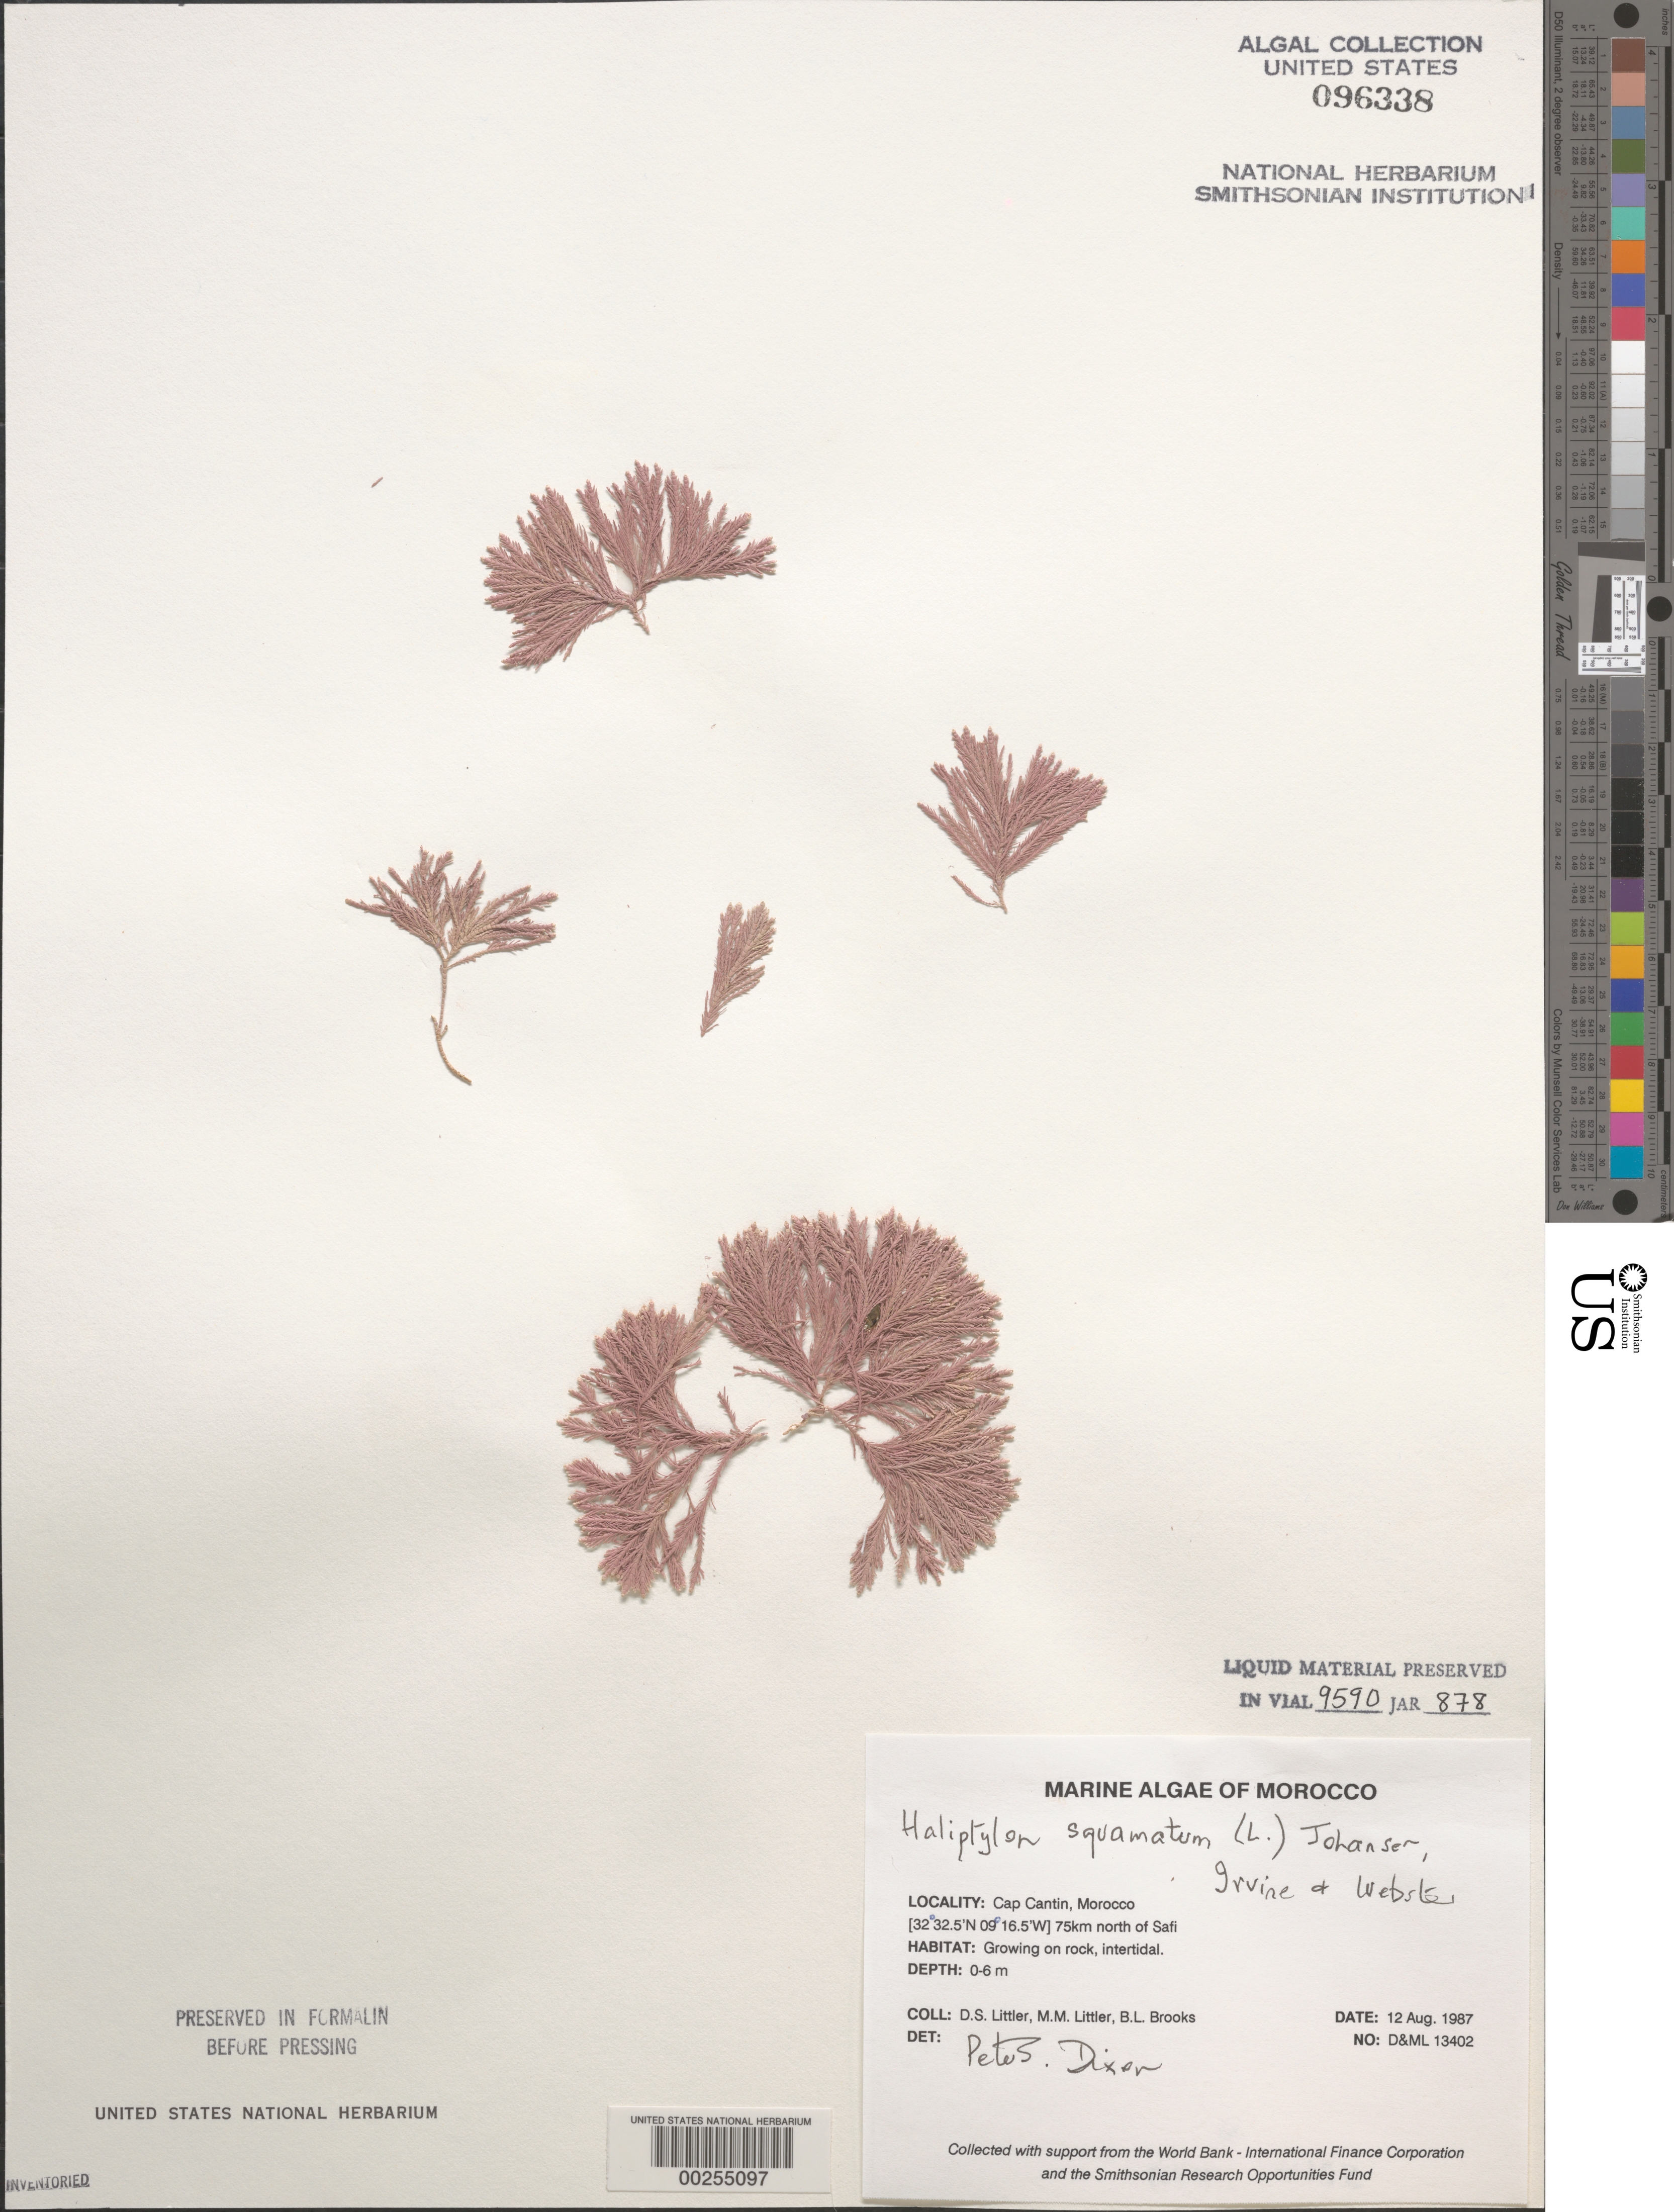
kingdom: Plantae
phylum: Rhodophyta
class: Florideophyceae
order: Corallinales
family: Corallinaceae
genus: Jania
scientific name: Jania squamata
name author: (L.) J.H. Kim et al.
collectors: D. S. Littler, M. M. Littler & B. Brooks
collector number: D&ML 13402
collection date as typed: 12 Aug 1987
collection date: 1987-08-12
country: Morocco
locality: Cap Cantin, 75 km north of Safi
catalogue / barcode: US 96338